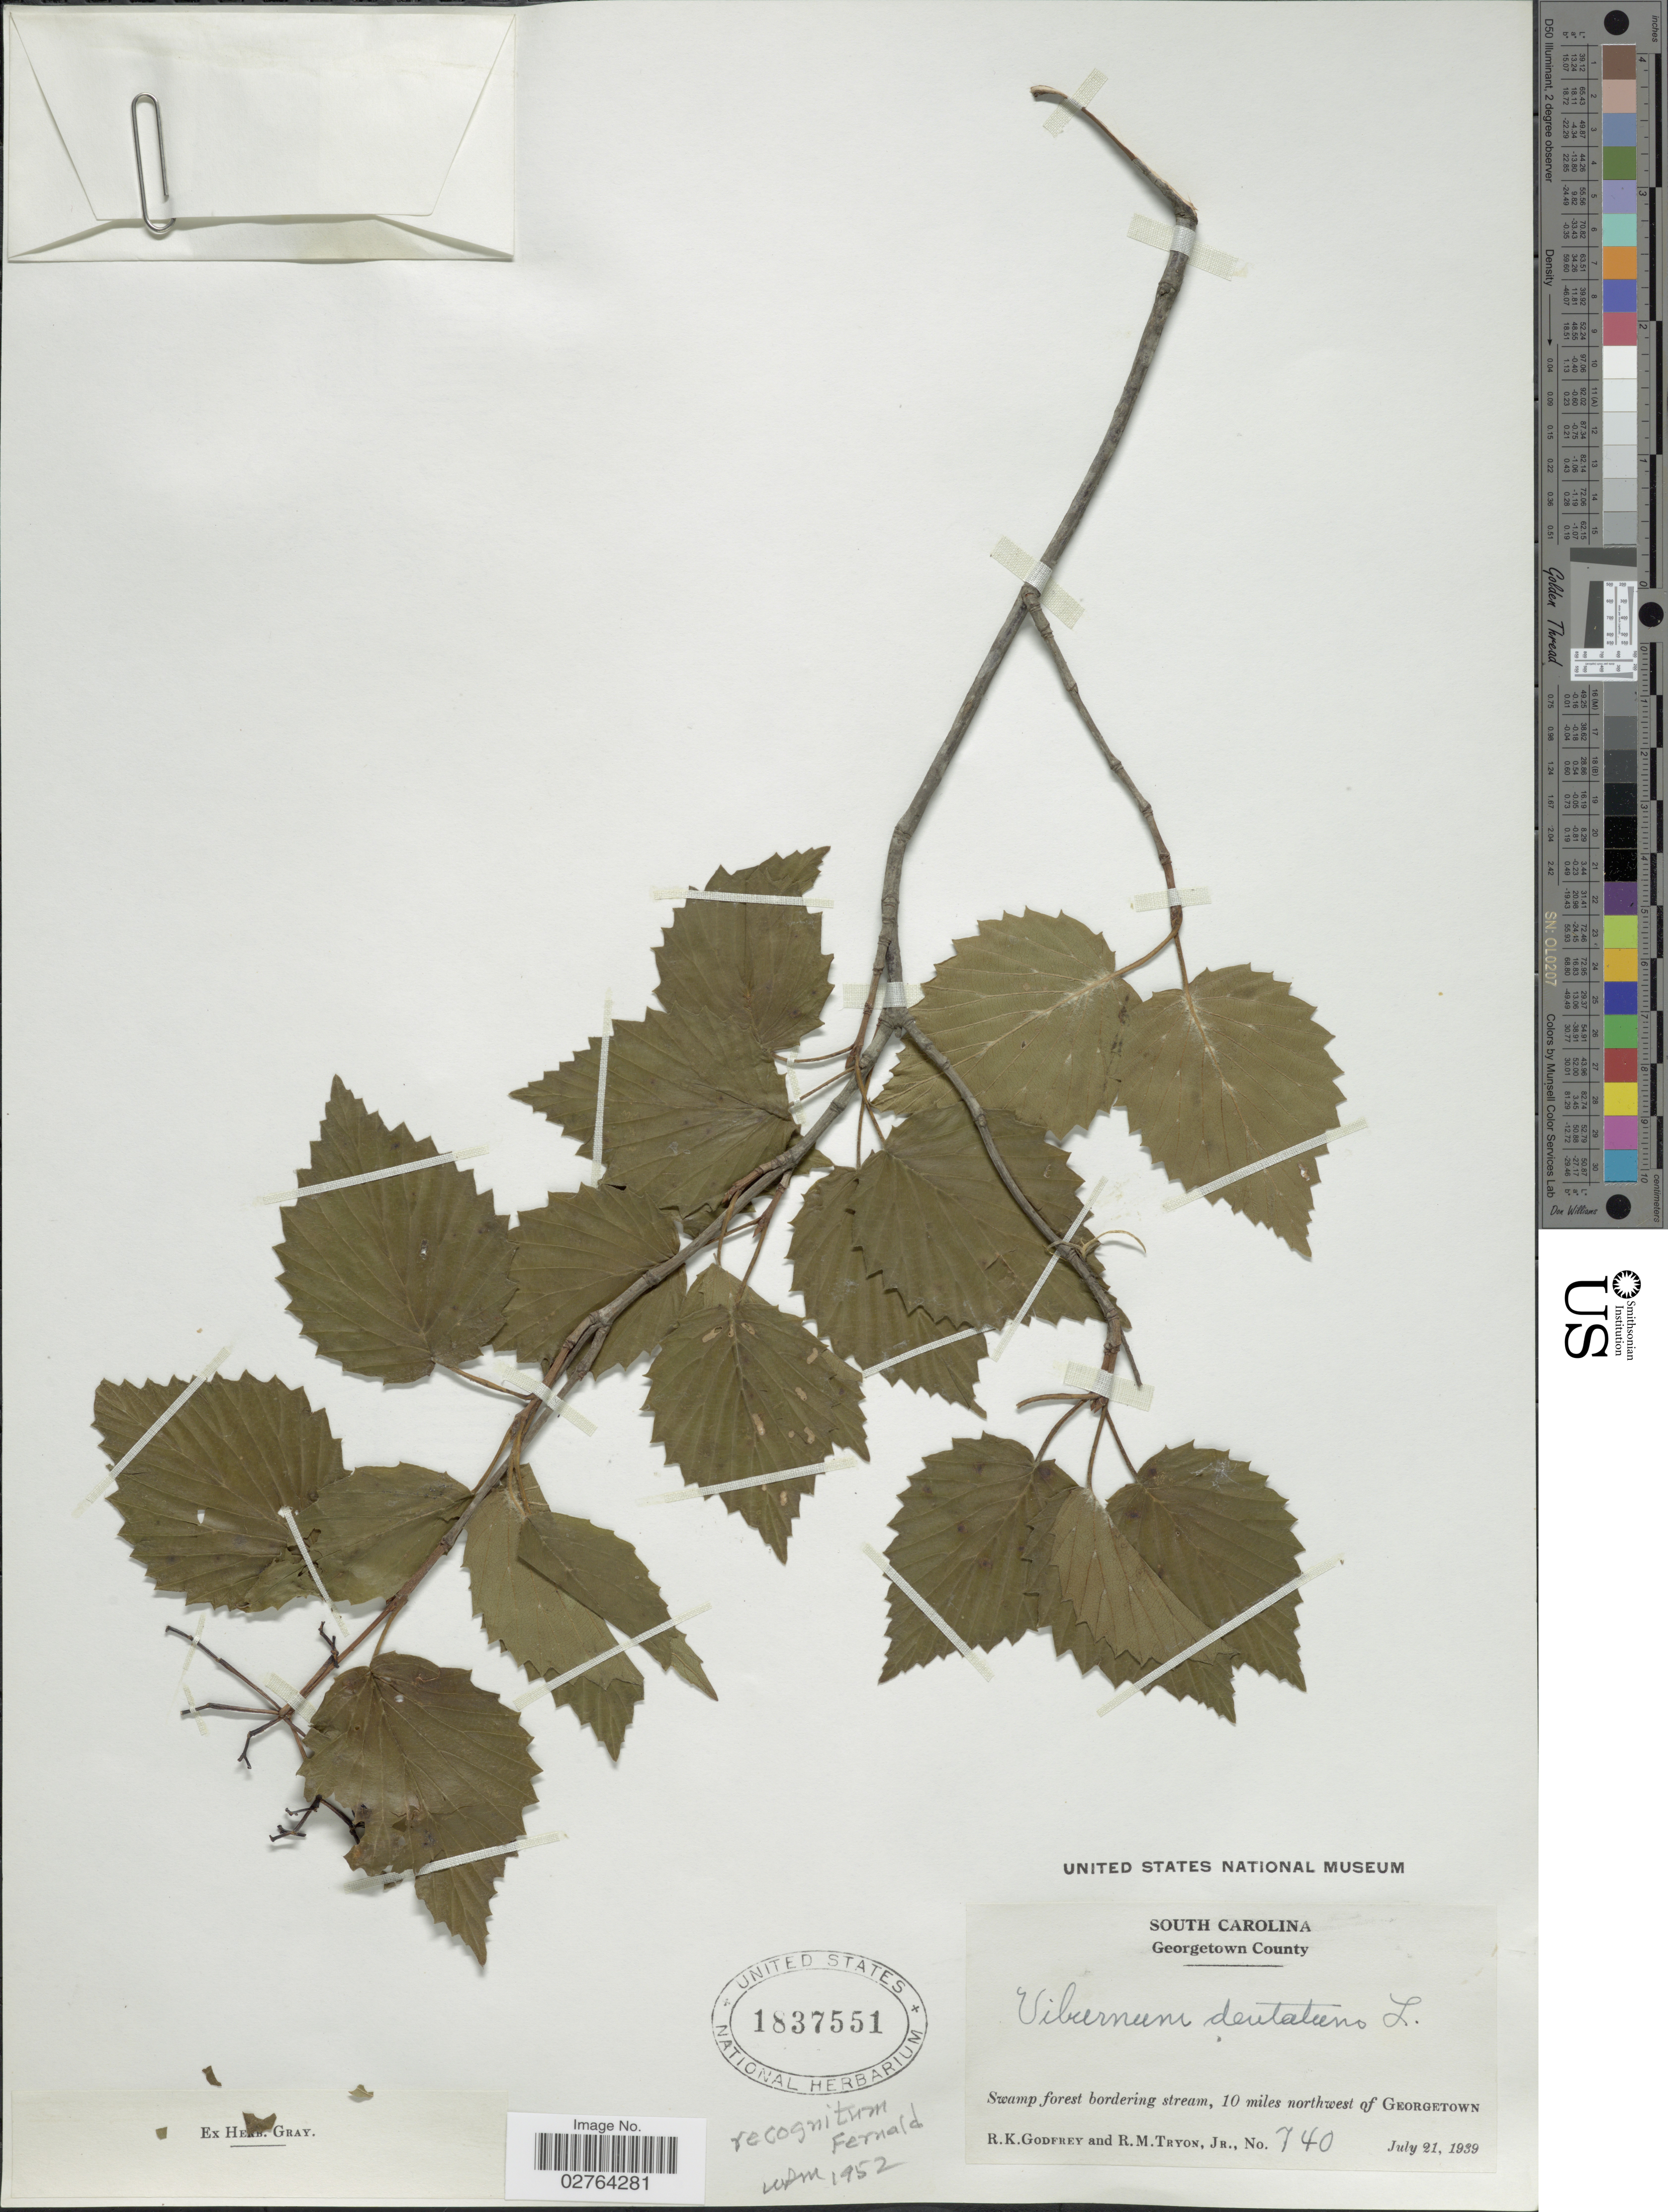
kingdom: Plantae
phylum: Tracheophyta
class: Magnoliopsida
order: Dipsacales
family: Viburnaceae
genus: Viburnum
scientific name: Viburnum recognitum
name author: Fernald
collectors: R. K. Godfrey & R. M. Tryon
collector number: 740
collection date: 1939-07-21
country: United States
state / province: South Carolina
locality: Georgetown County. Swamp forest bordering stream, 10 miles northwest of Georgetown.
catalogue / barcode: US 1837551